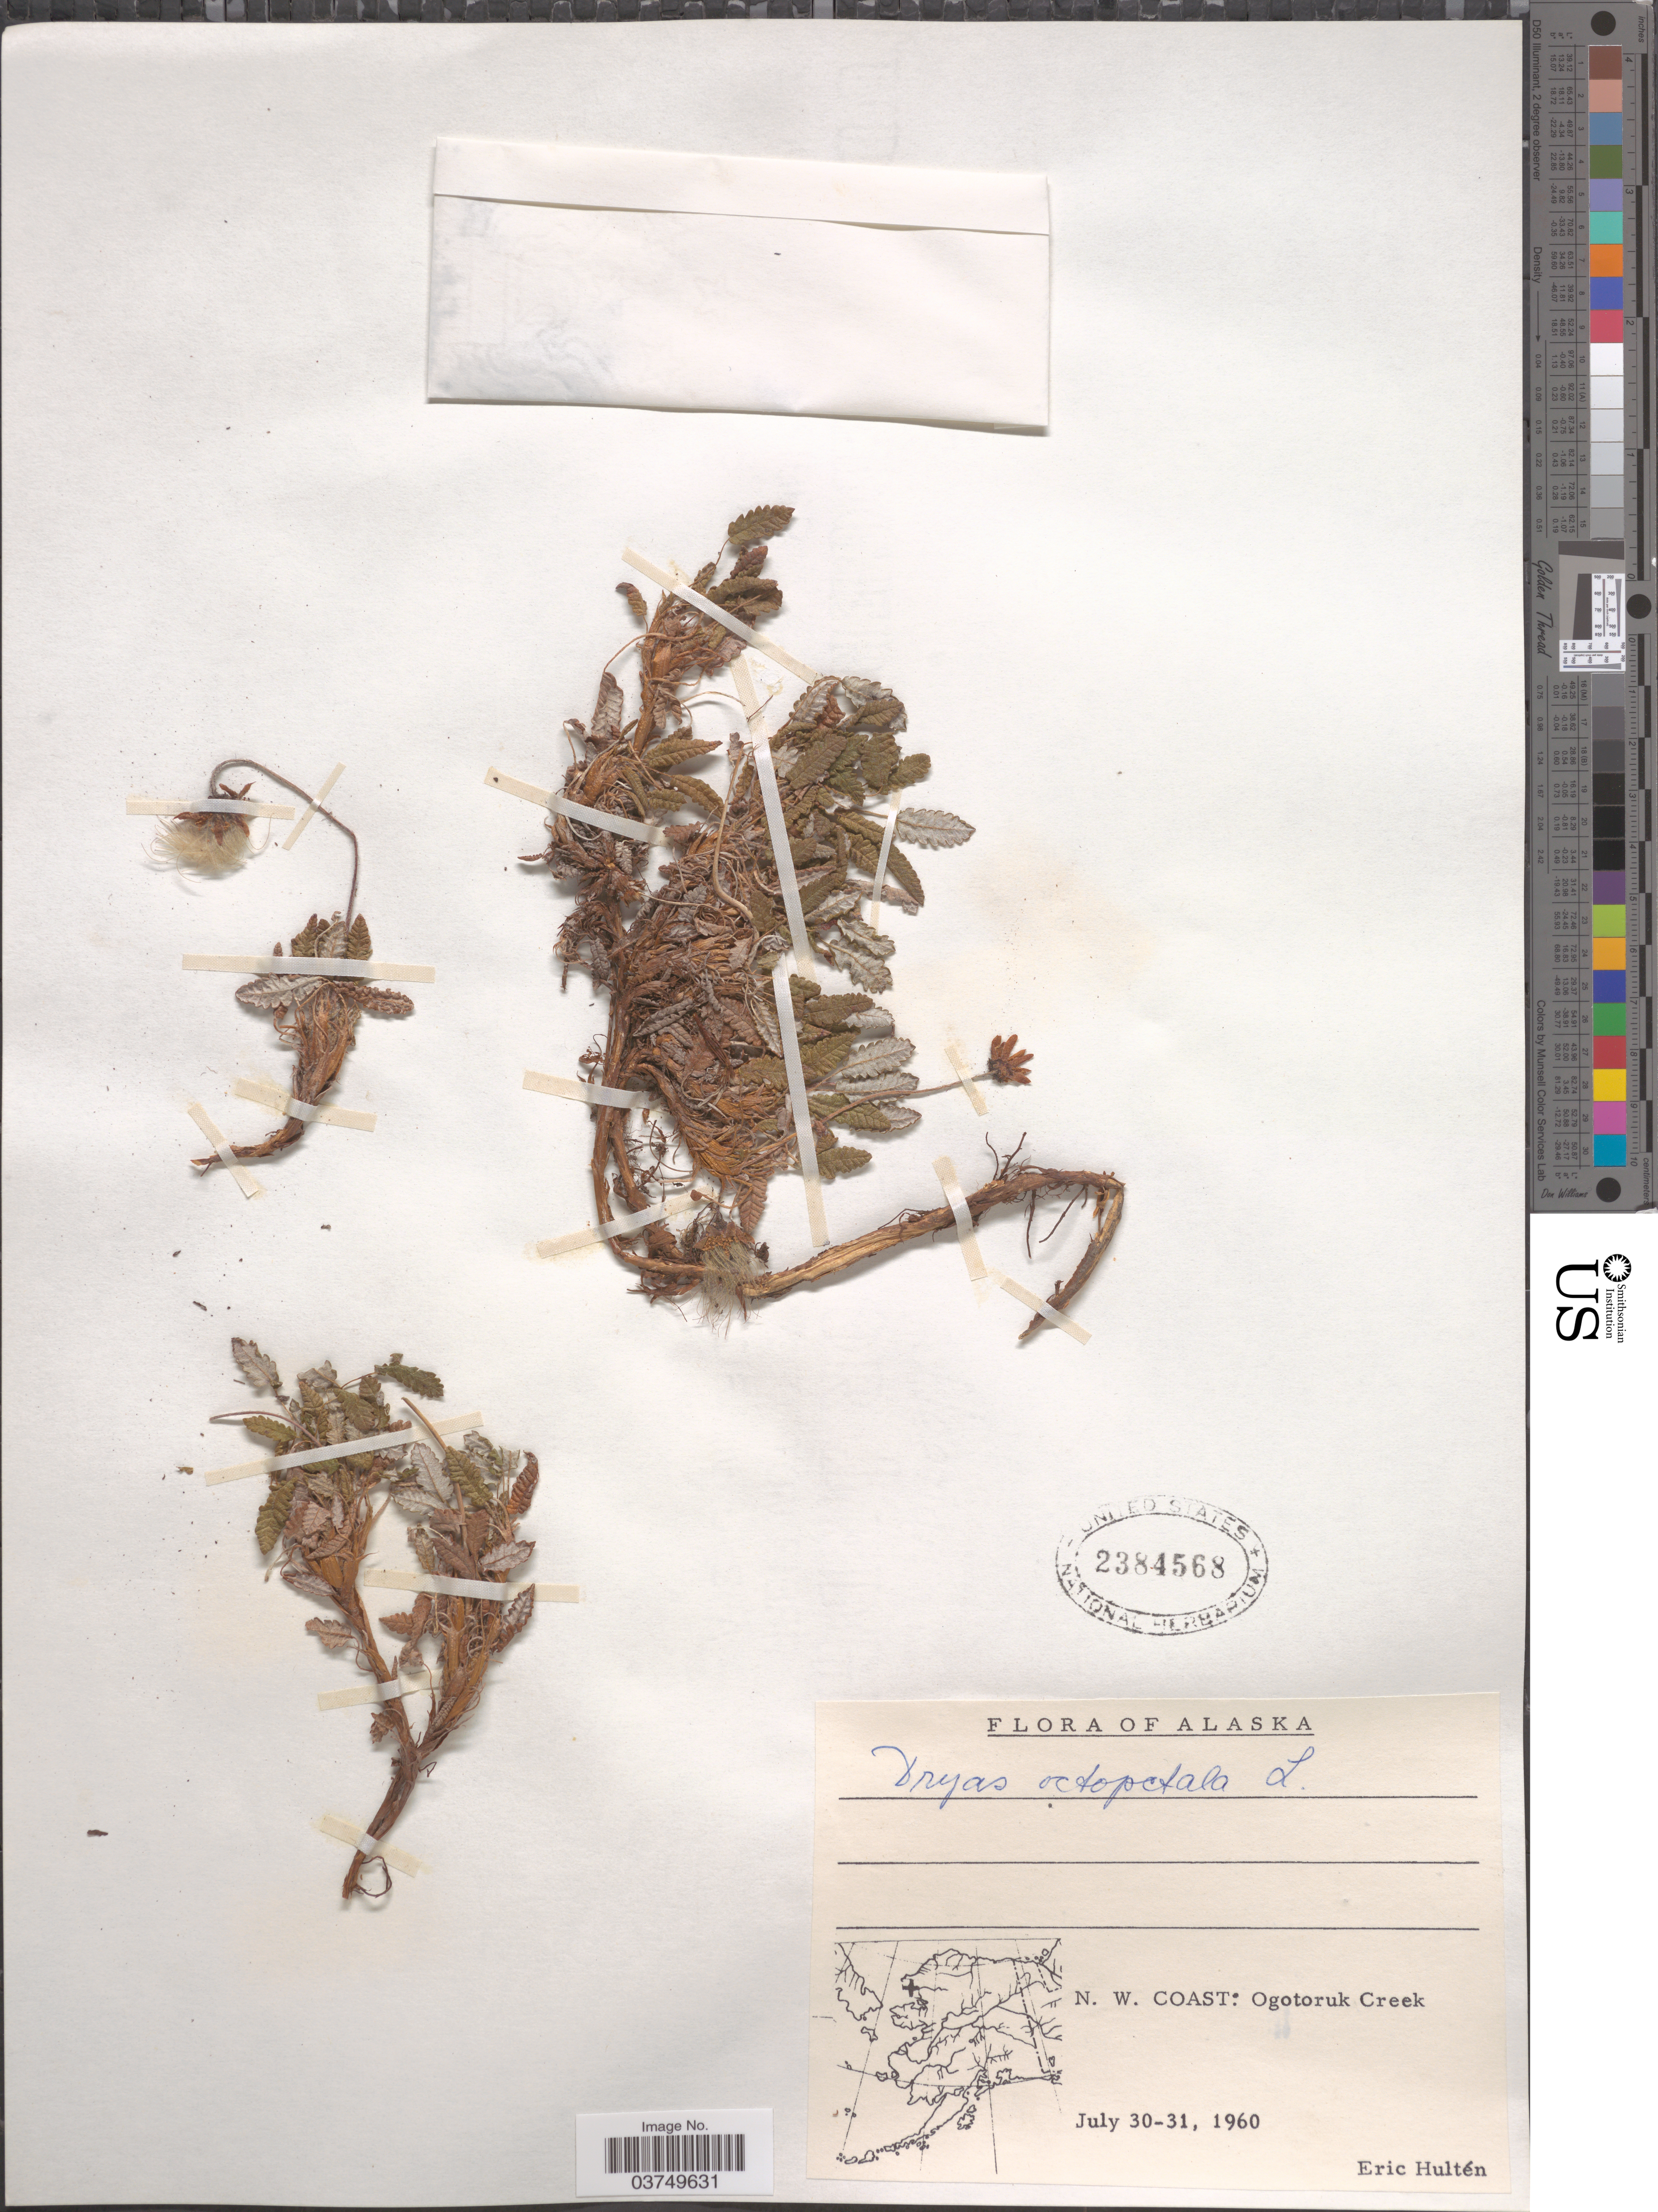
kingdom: Plantae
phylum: Tracheophyta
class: Magnoliopsida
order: Rosales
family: Rosaceae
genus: Dryas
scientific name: Dryas octopetala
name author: L.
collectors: E. G. Hultén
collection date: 1960-07-30/1960-07-31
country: United States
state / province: Alaska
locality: N. W. Coast: Ogotoruk Creek.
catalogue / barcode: US 2384568